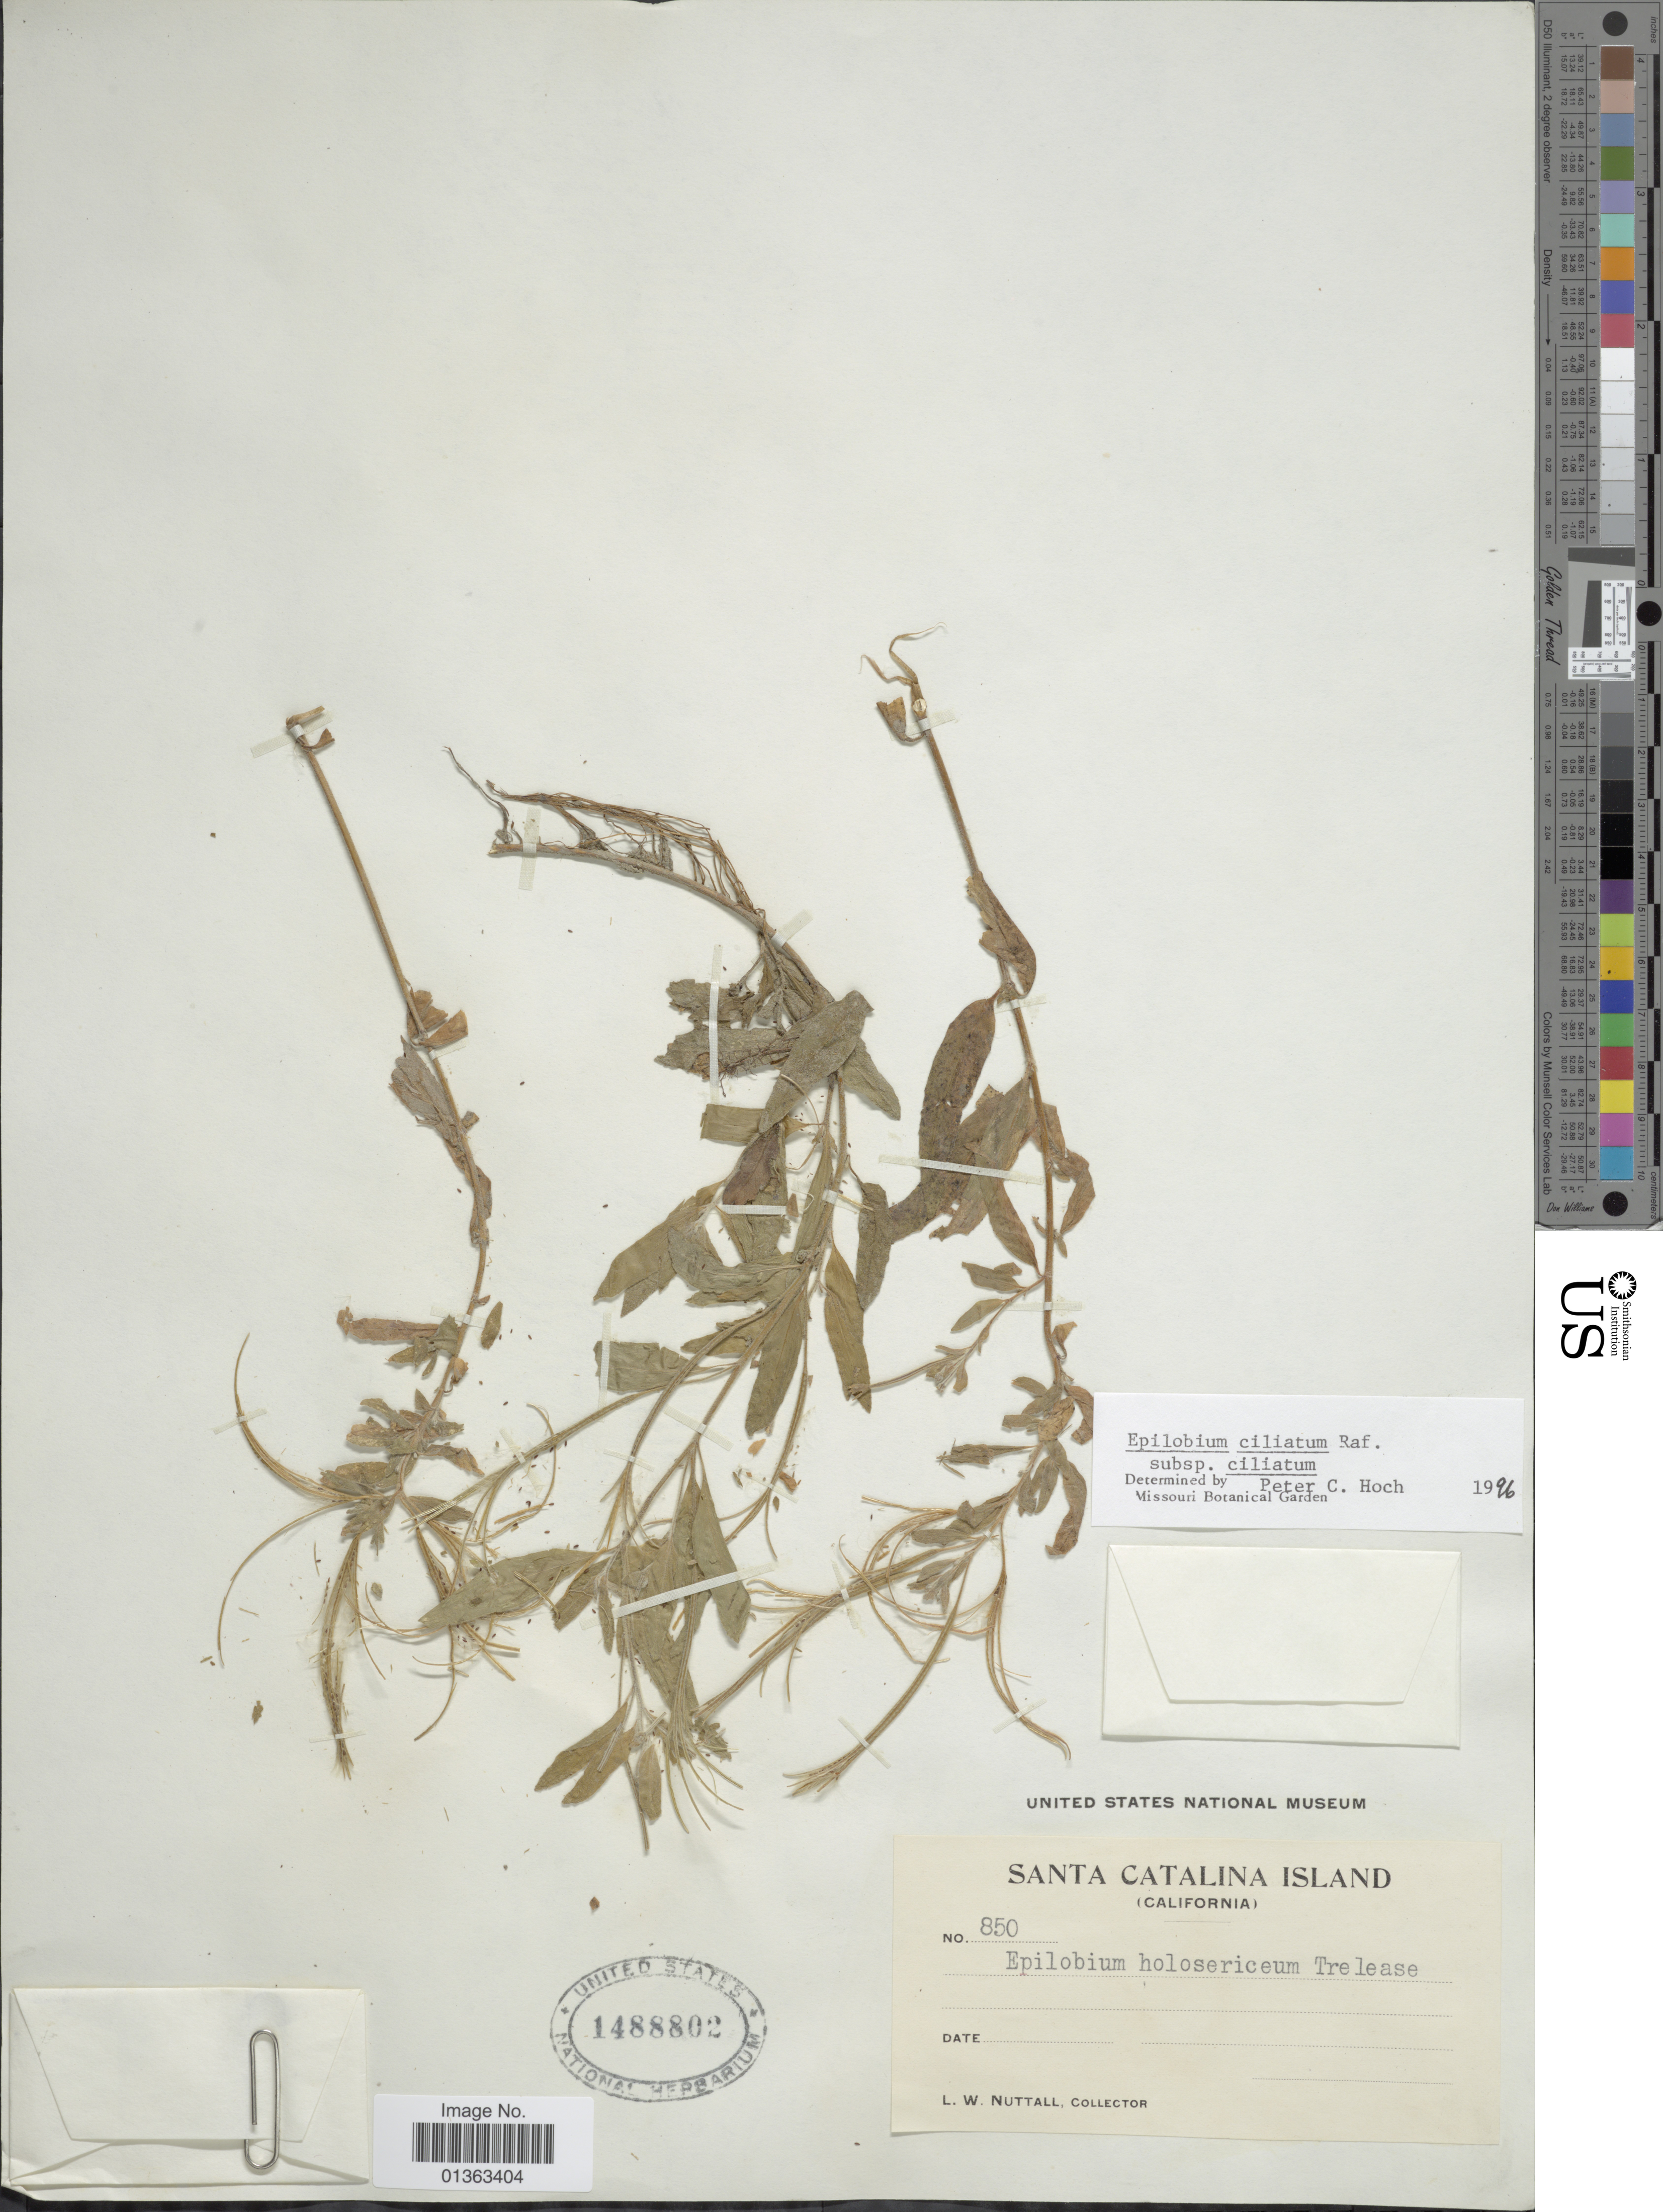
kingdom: Plantae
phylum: Tracheophyta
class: Magnoliopsida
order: Myrtales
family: Onagraceae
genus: Epilobium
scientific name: Epilobium ciliatum subsp. ciliatum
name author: Raf.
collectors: L. W. Nuttall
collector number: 850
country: United States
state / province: California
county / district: Los Angeles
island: Santa Catalina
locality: Santa Catalina Island.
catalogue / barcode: US 1488802